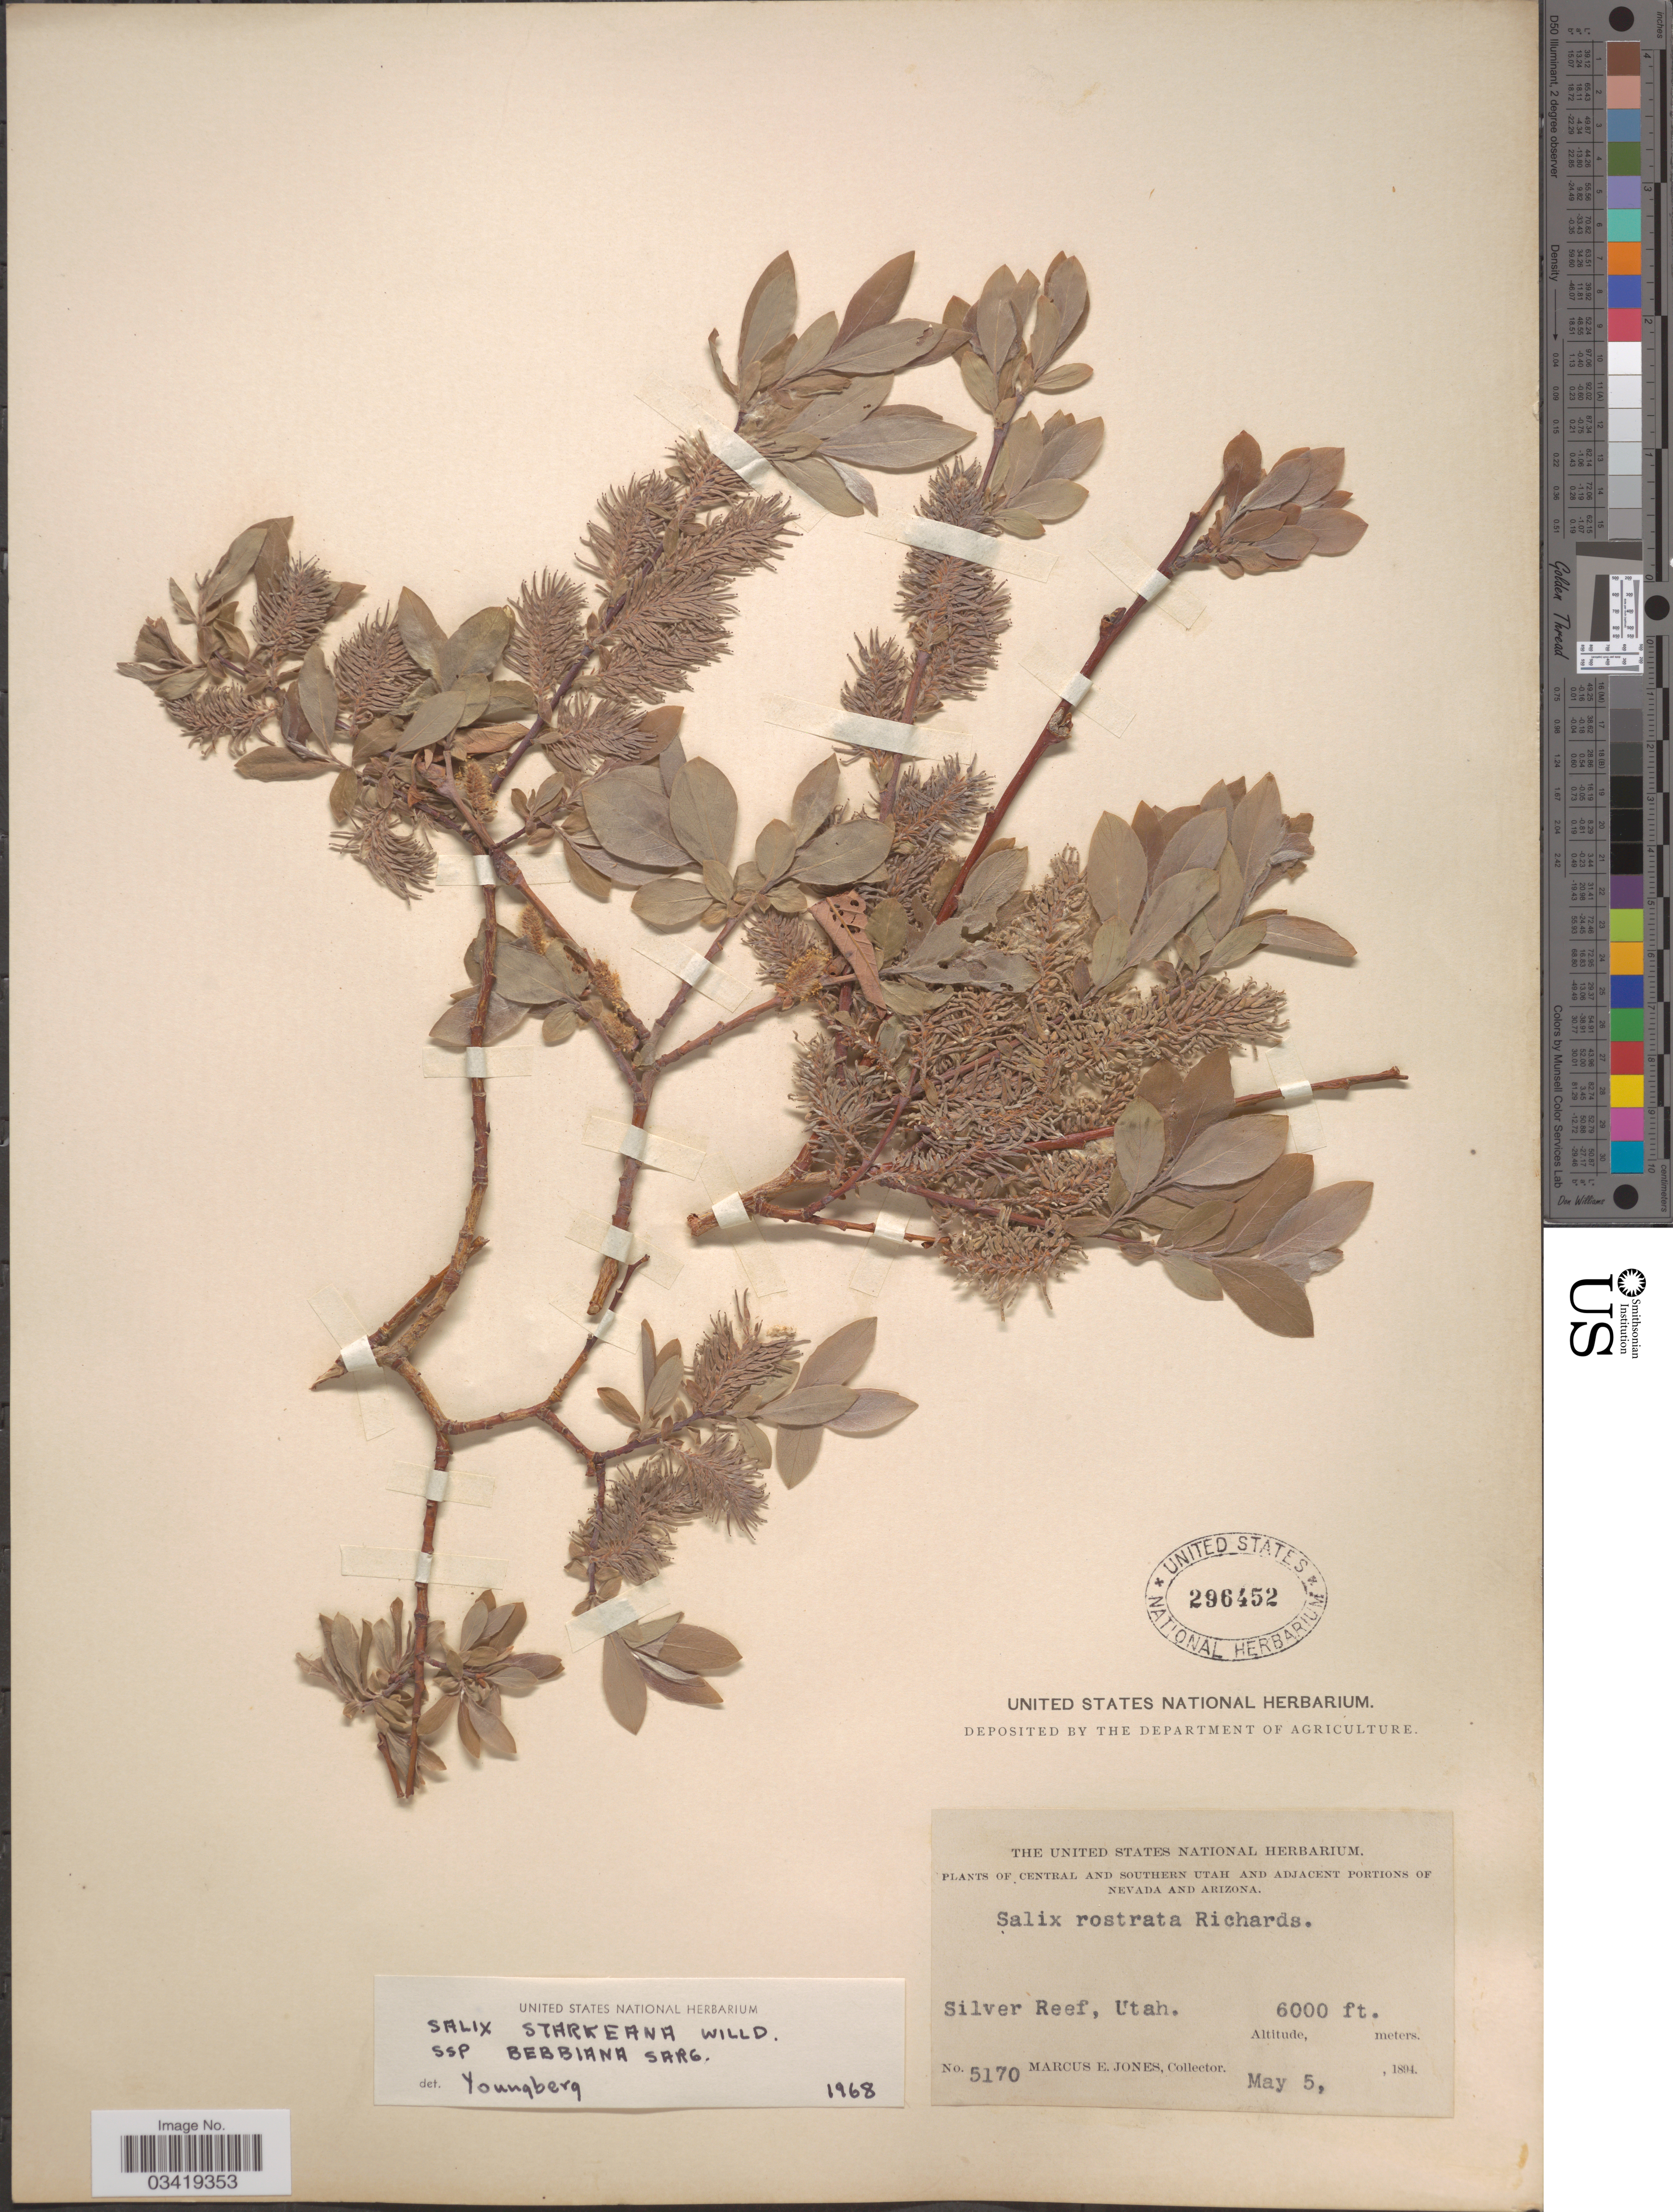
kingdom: Plantae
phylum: Tracheophyta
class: Magnoliopsida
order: Malpighiales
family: Salicaceae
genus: Salix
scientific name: Salix bebbiana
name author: Sarg.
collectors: M. E. Jones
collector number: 5170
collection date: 1894-05-05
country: United States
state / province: Utah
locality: Central and Southern Utah. Silver Reef.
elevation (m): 1829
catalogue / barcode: US 296452